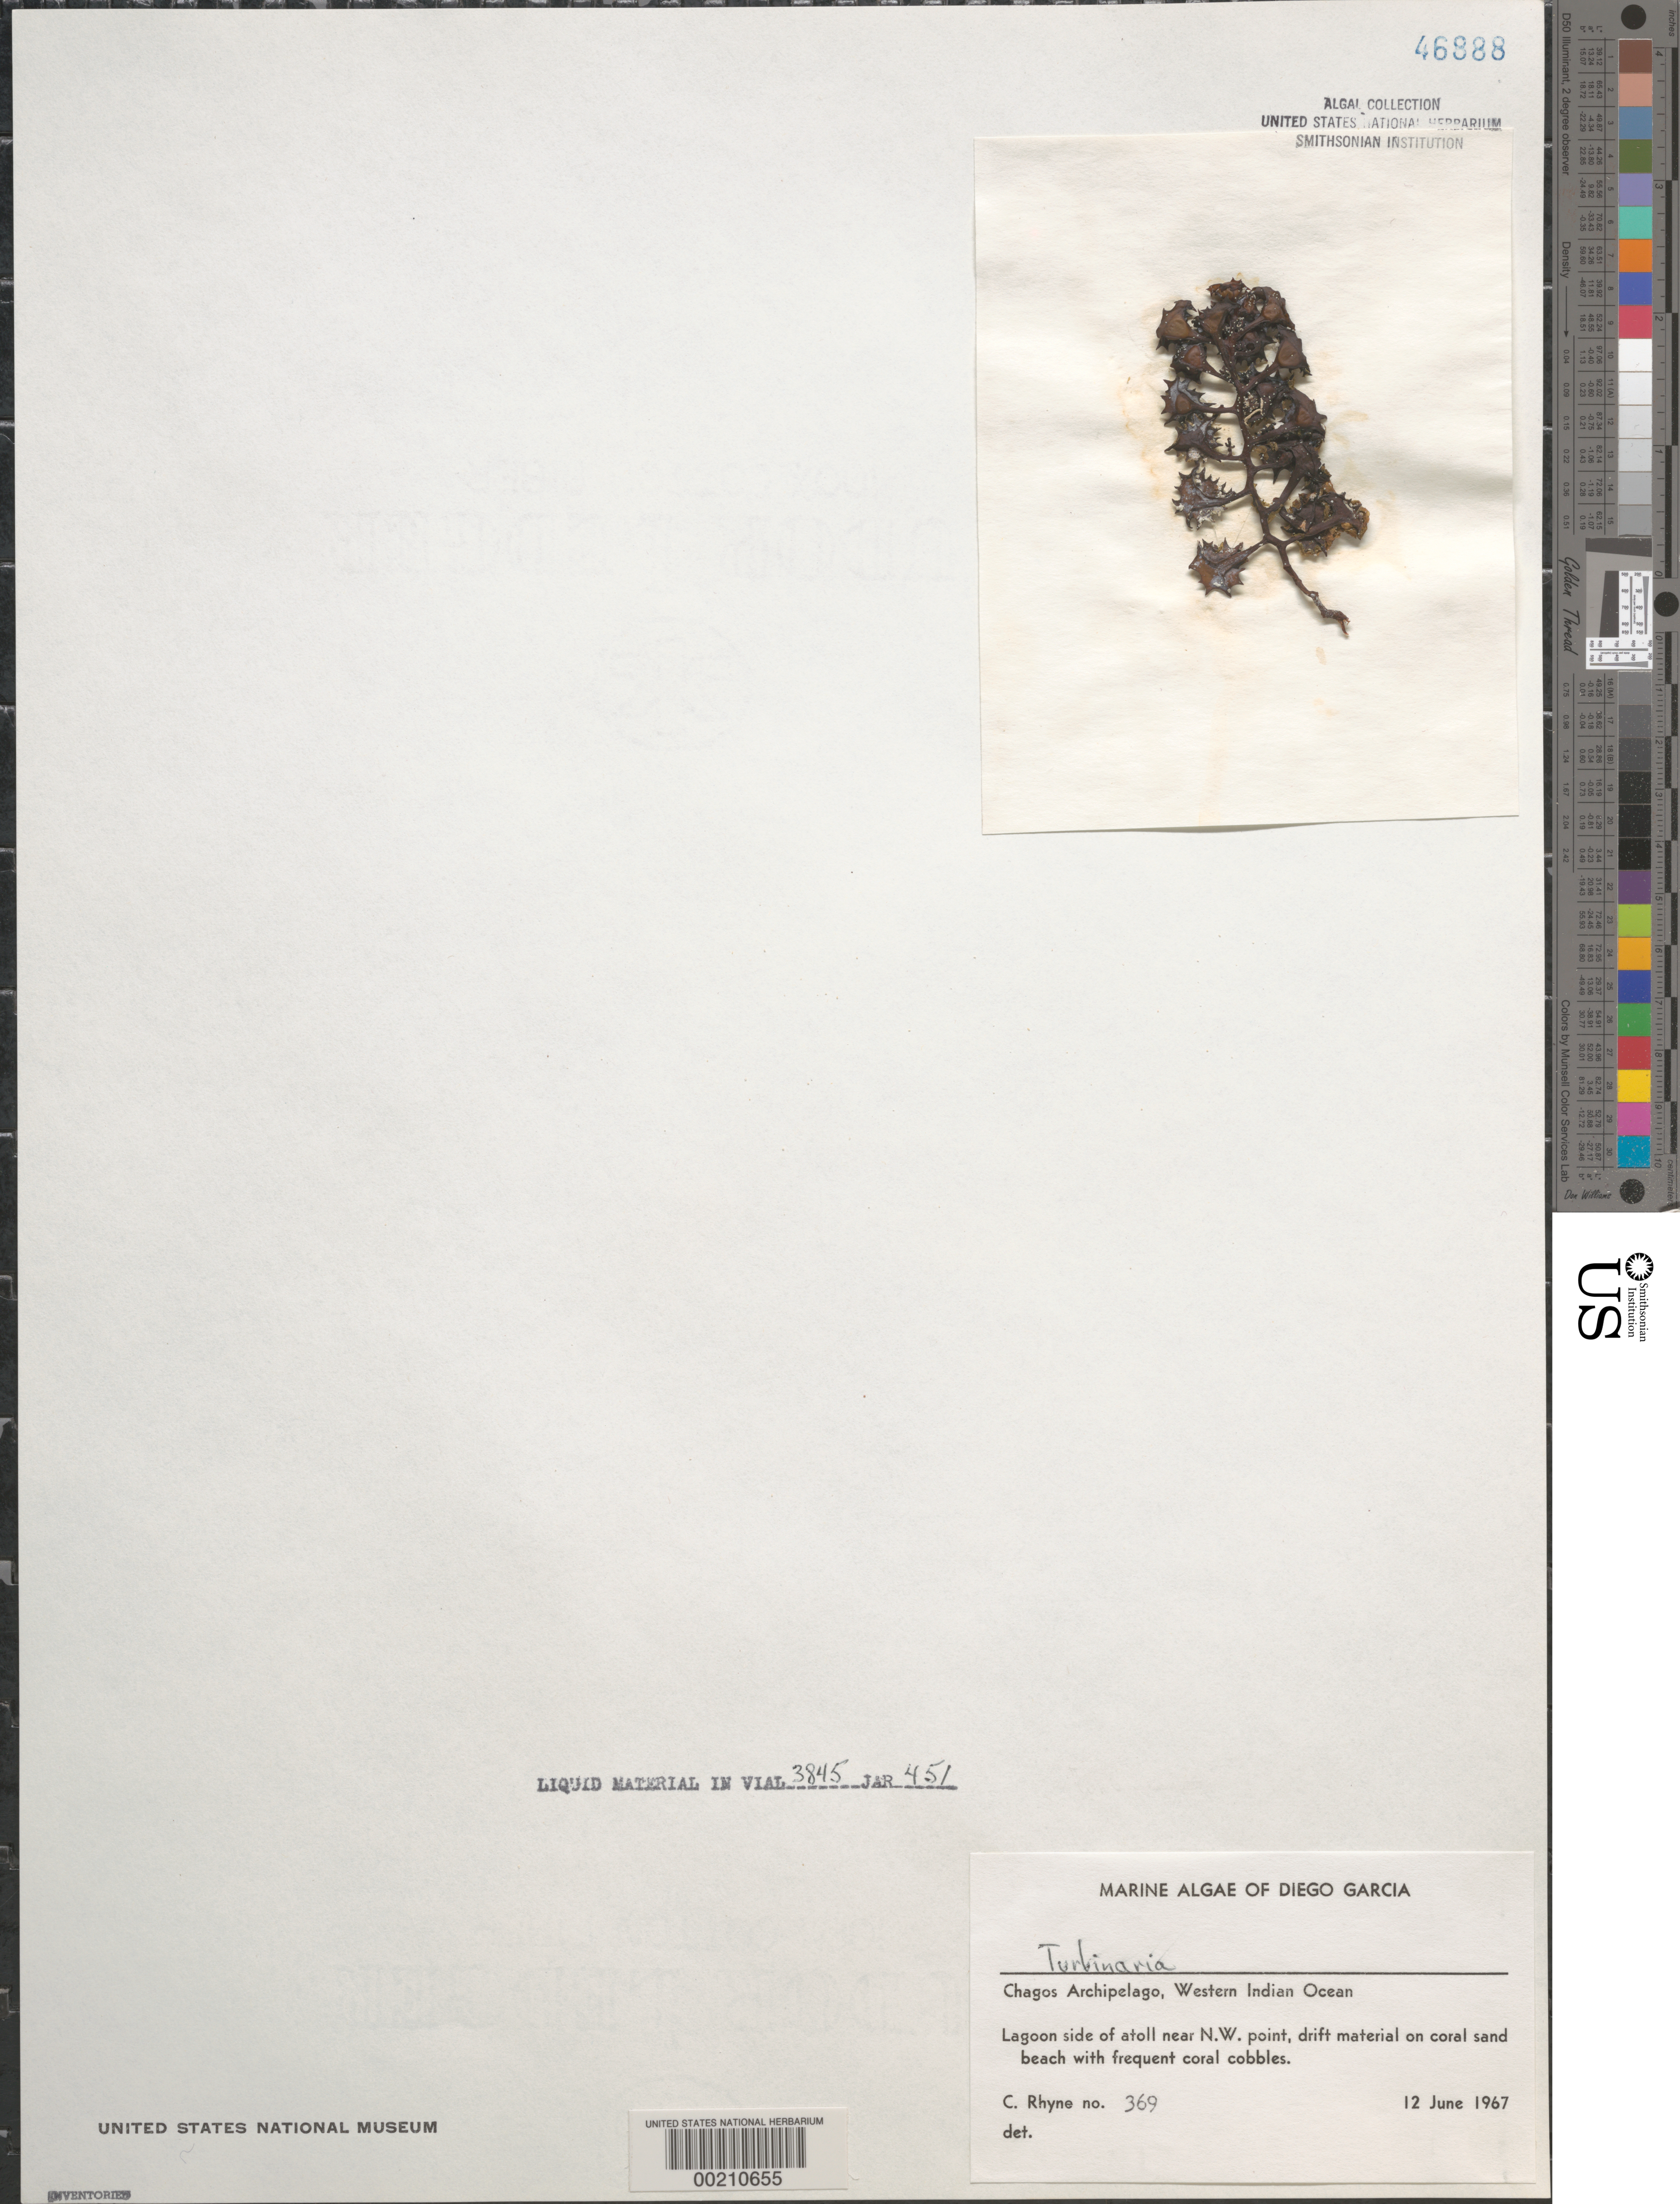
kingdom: Chromista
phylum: Ochrophyta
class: Phaeophyceae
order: Fucales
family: Sargassaceae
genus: Turbinaria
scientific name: Turbinaria sp.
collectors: C. Rhyne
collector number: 369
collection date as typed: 12 Jun 1967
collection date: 1967-06-12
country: British Indian Ocean Territory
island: Diego Garcia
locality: Near Northwest Point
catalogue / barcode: US 46888